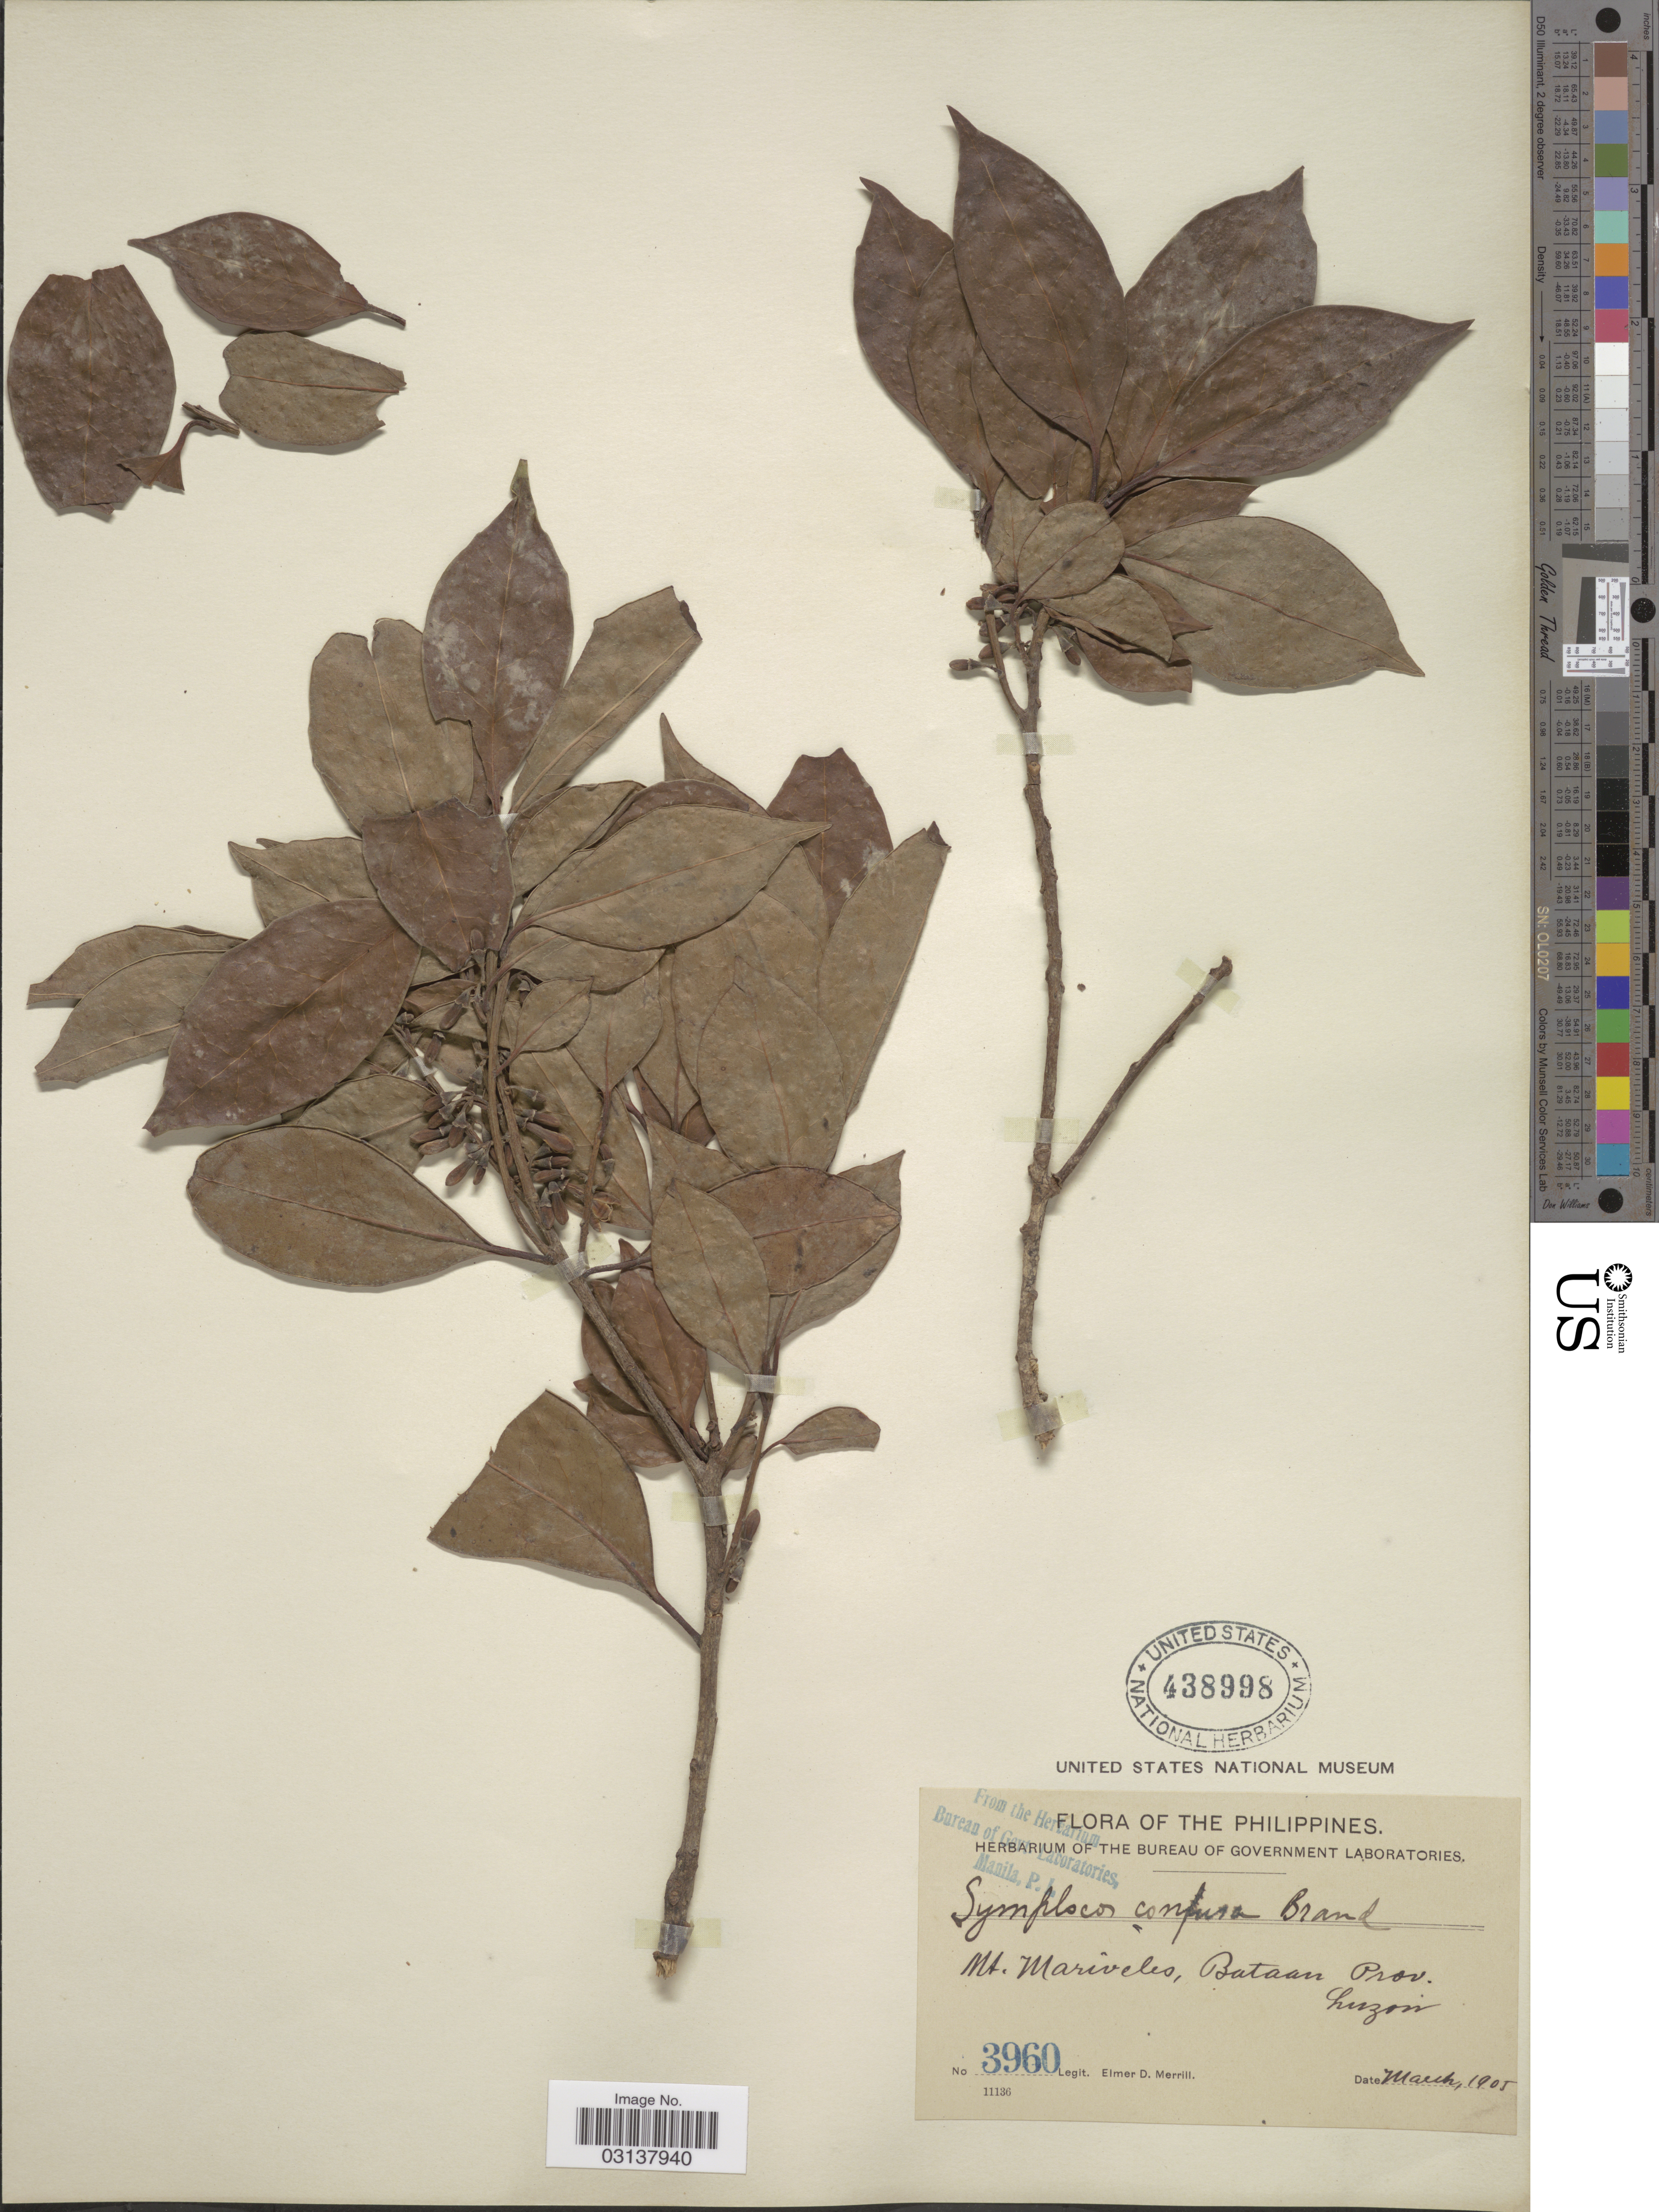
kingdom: Plantae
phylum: Tracheophyta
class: Magnoliopsida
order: Ericales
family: Symplocaceae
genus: Symplocos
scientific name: Symplocos confusa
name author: Brand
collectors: E. D. Merrill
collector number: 3960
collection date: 1905-03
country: Philippines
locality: The Philippines. Mt. Mariveles, Bataan Prov. Luzon.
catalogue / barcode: US 438998